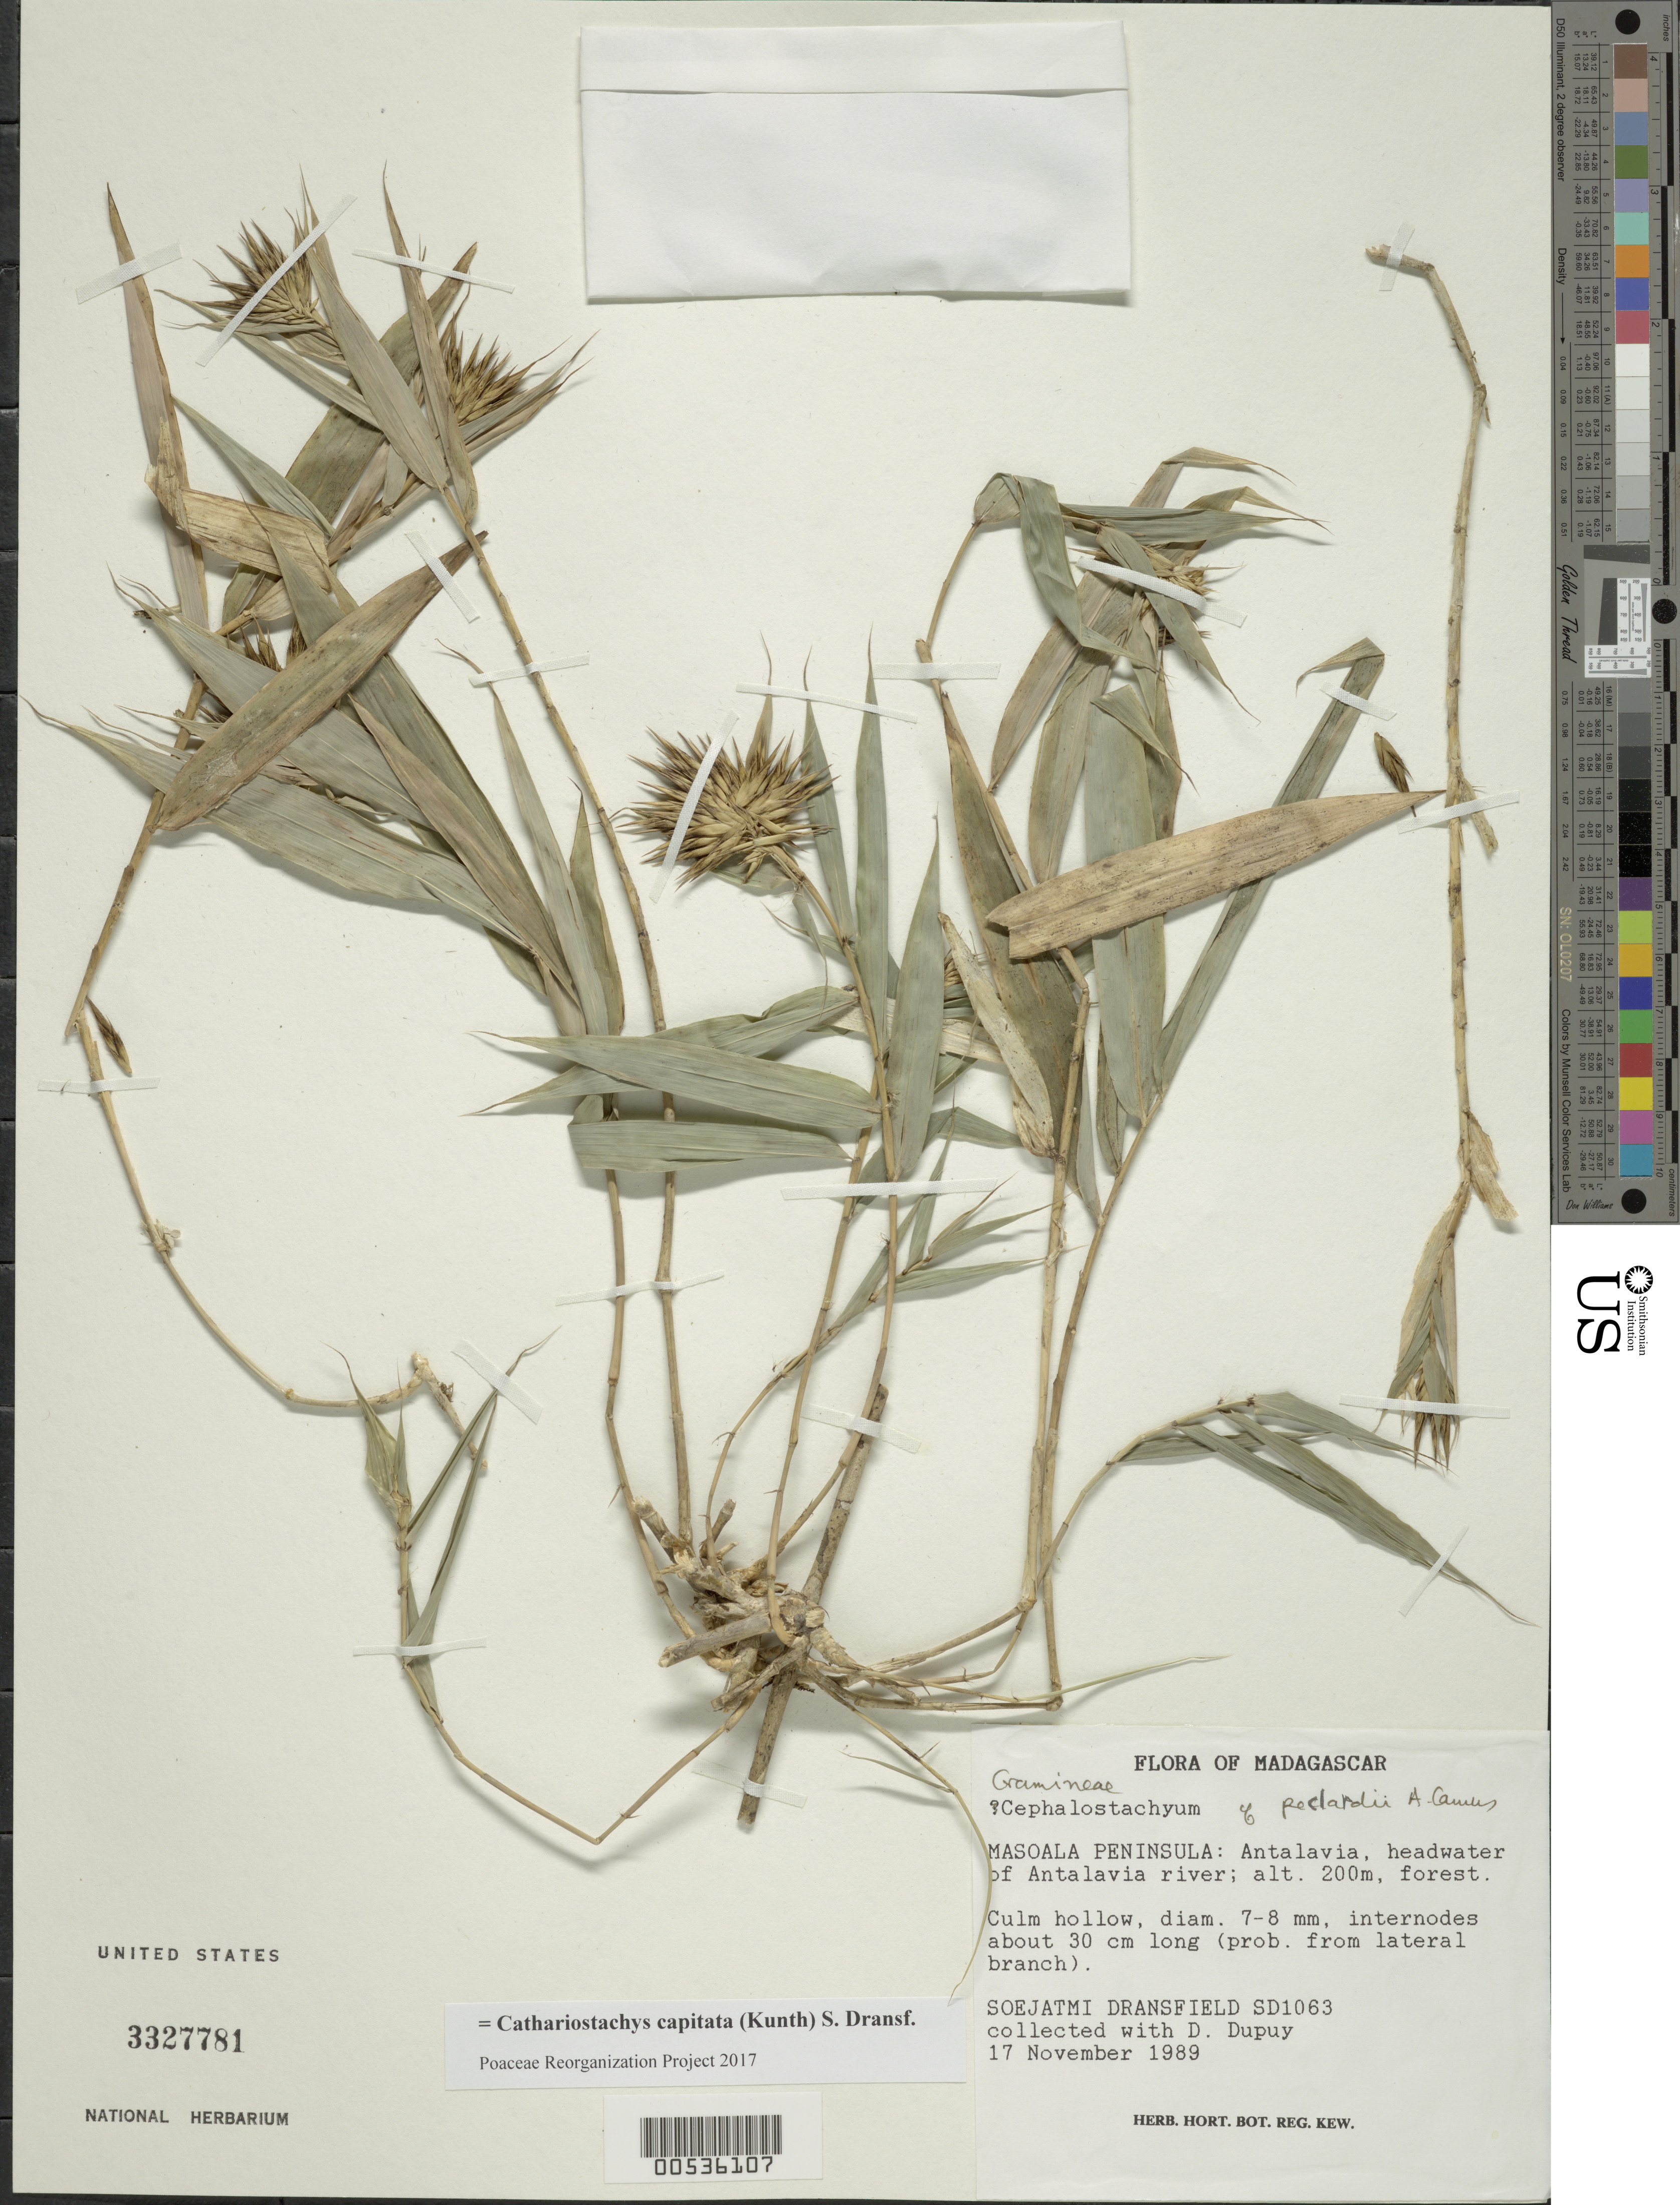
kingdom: Plantae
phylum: Tracheophyta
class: Liliopsida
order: Poales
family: Poaceae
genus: Cathariostachys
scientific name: Cathariostachys capitata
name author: (Kunth) S. Dransf.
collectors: S. Dransfield & D. Du Puy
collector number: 1063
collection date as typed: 17 Nov 1989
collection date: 1989-11-17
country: Madagascar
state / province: Analanjirofo / Sava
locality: Masoala peninsula, antalavia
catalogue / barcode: US 3327781